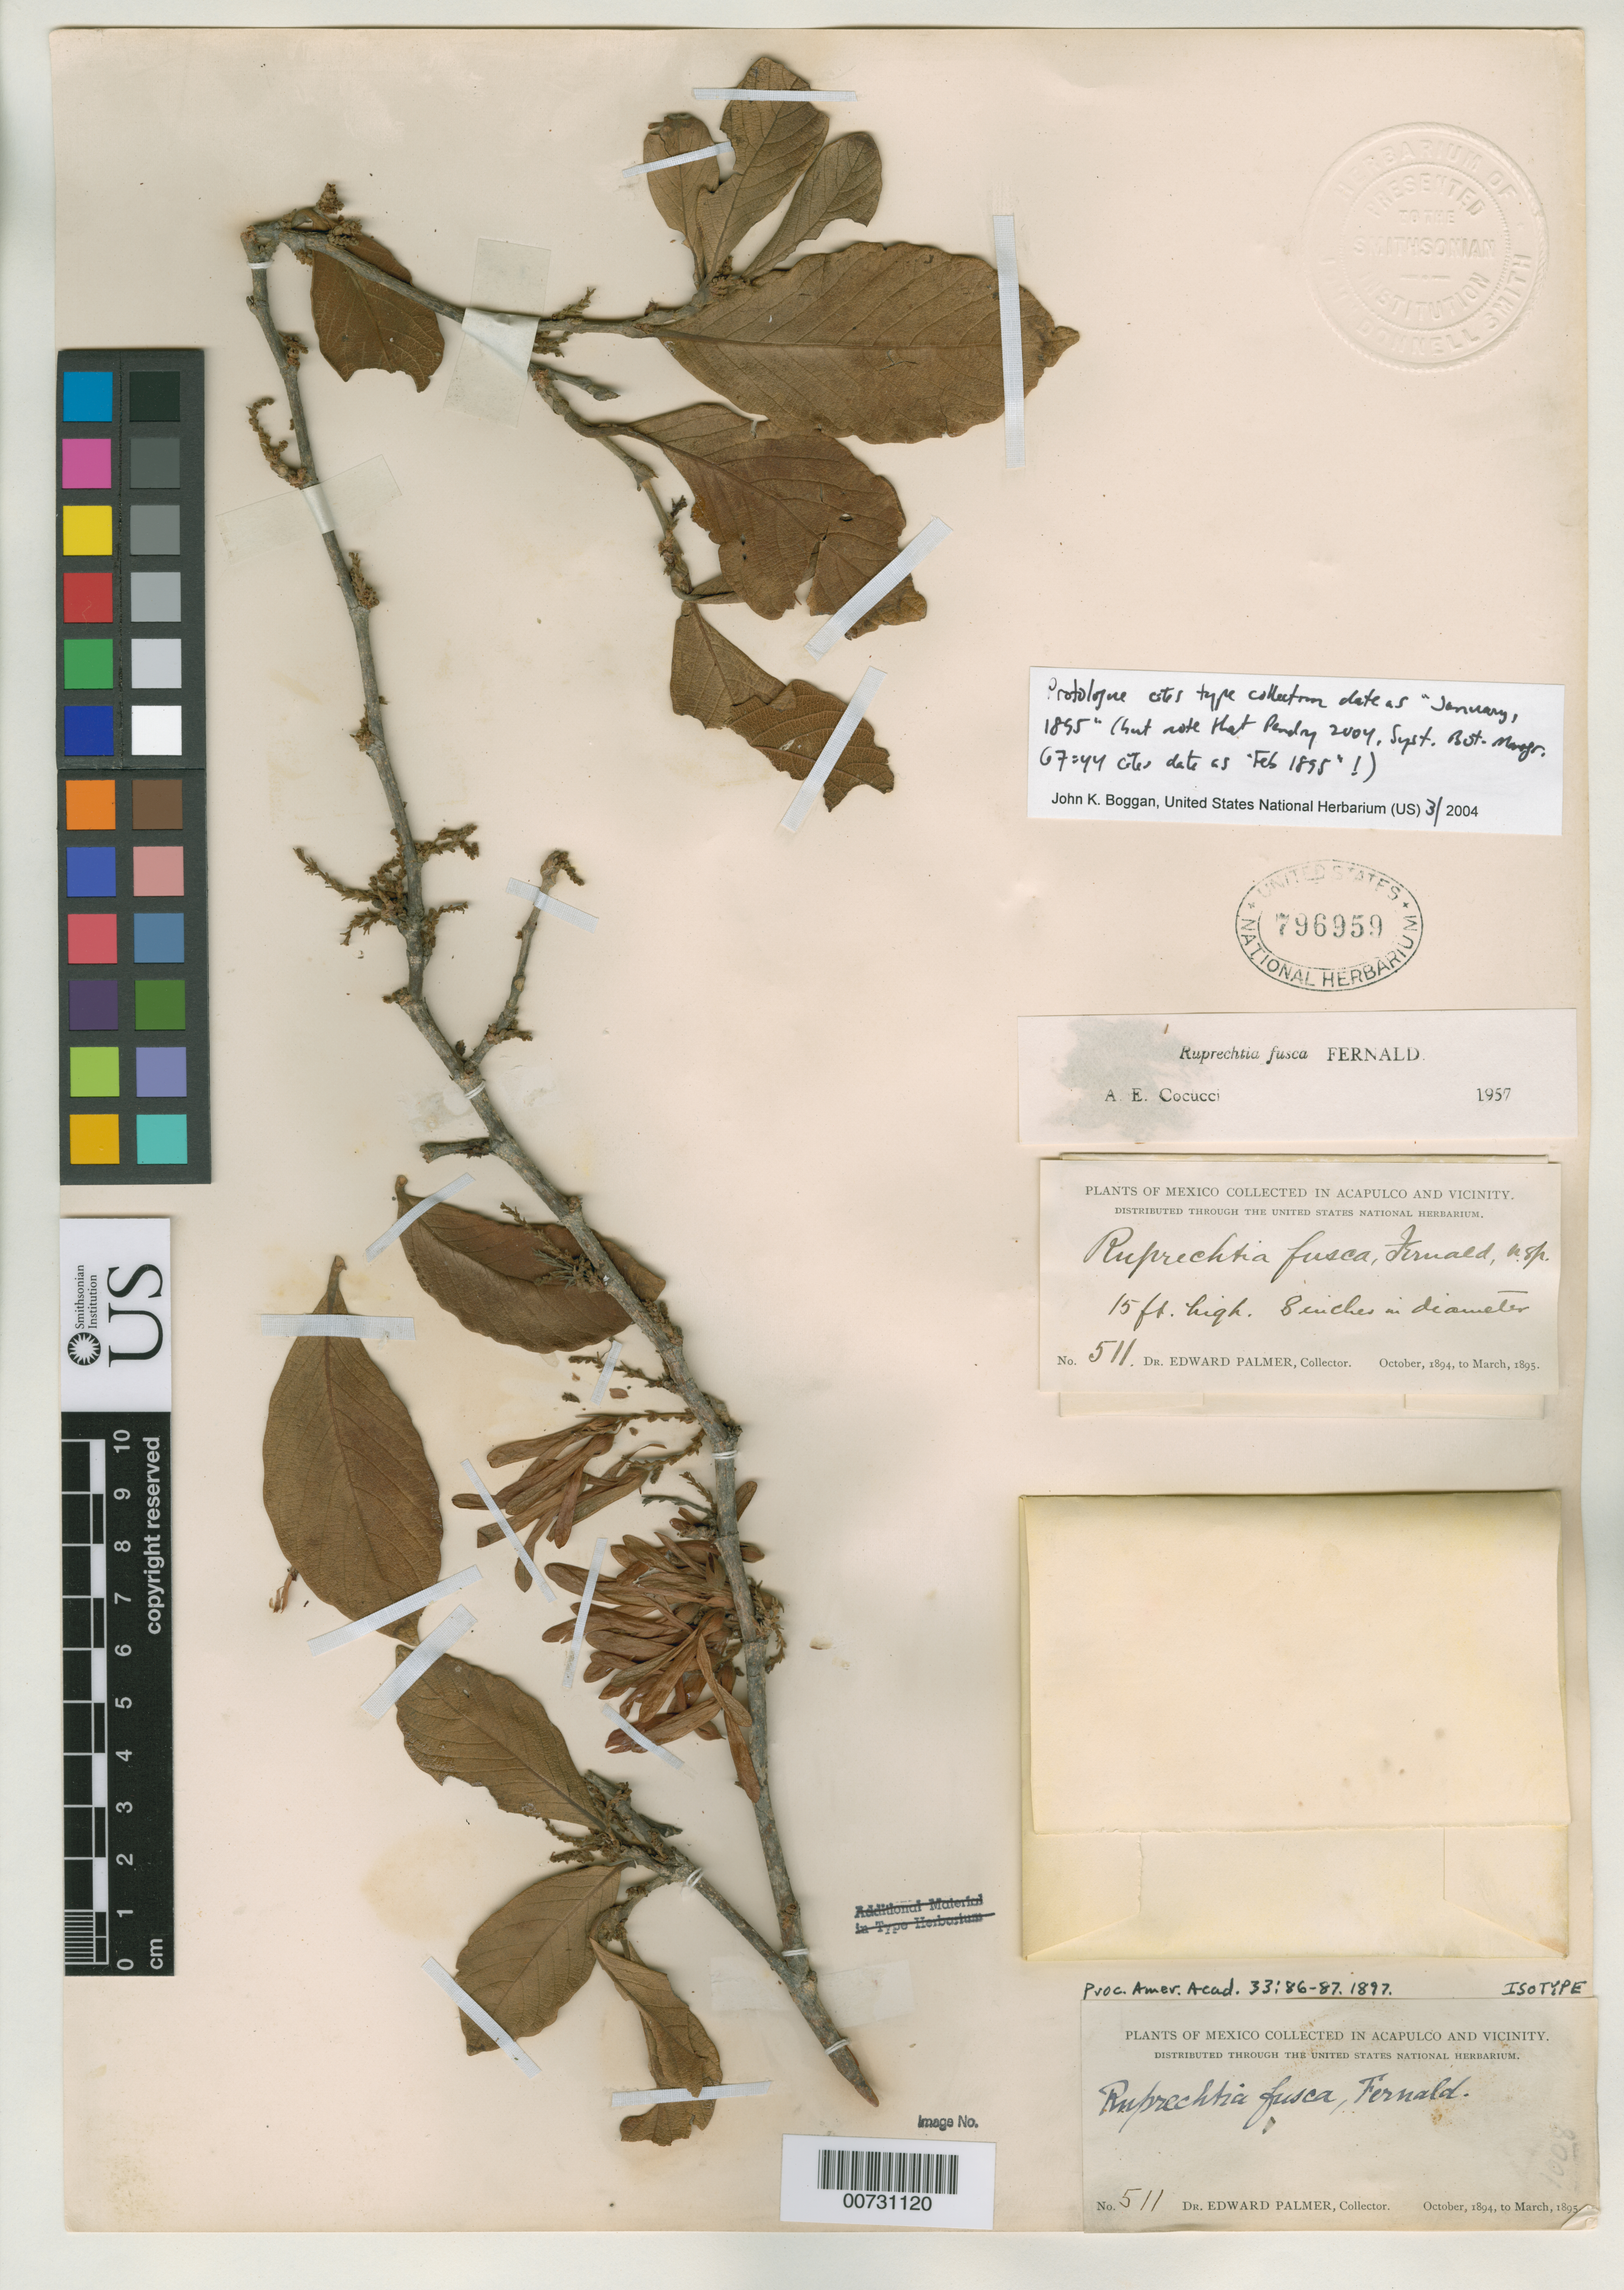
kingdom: Plantae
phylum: Tracheophyta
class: Magnoliopsida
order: Caryophyllales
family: Polygonaceae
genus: Ruprechtia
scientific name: Ruprechtia fusca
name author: Fernald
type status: Possible Isotype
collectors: E. Palmer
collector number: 511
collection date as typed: Oct 1894 to -- Mar 1895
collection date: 1894-10/1895-03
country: Mexico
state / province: Guerrero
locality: Acapulco and vicinity.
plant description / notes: Reprinted, Contr. Gray Herb. (n.s.) 12; Date according to protologue, "January, 1895" (but Pendry 2004, Syst. Bot. Monogr. 67: 44 cites date as Feb 1895).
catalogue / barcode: US 796959